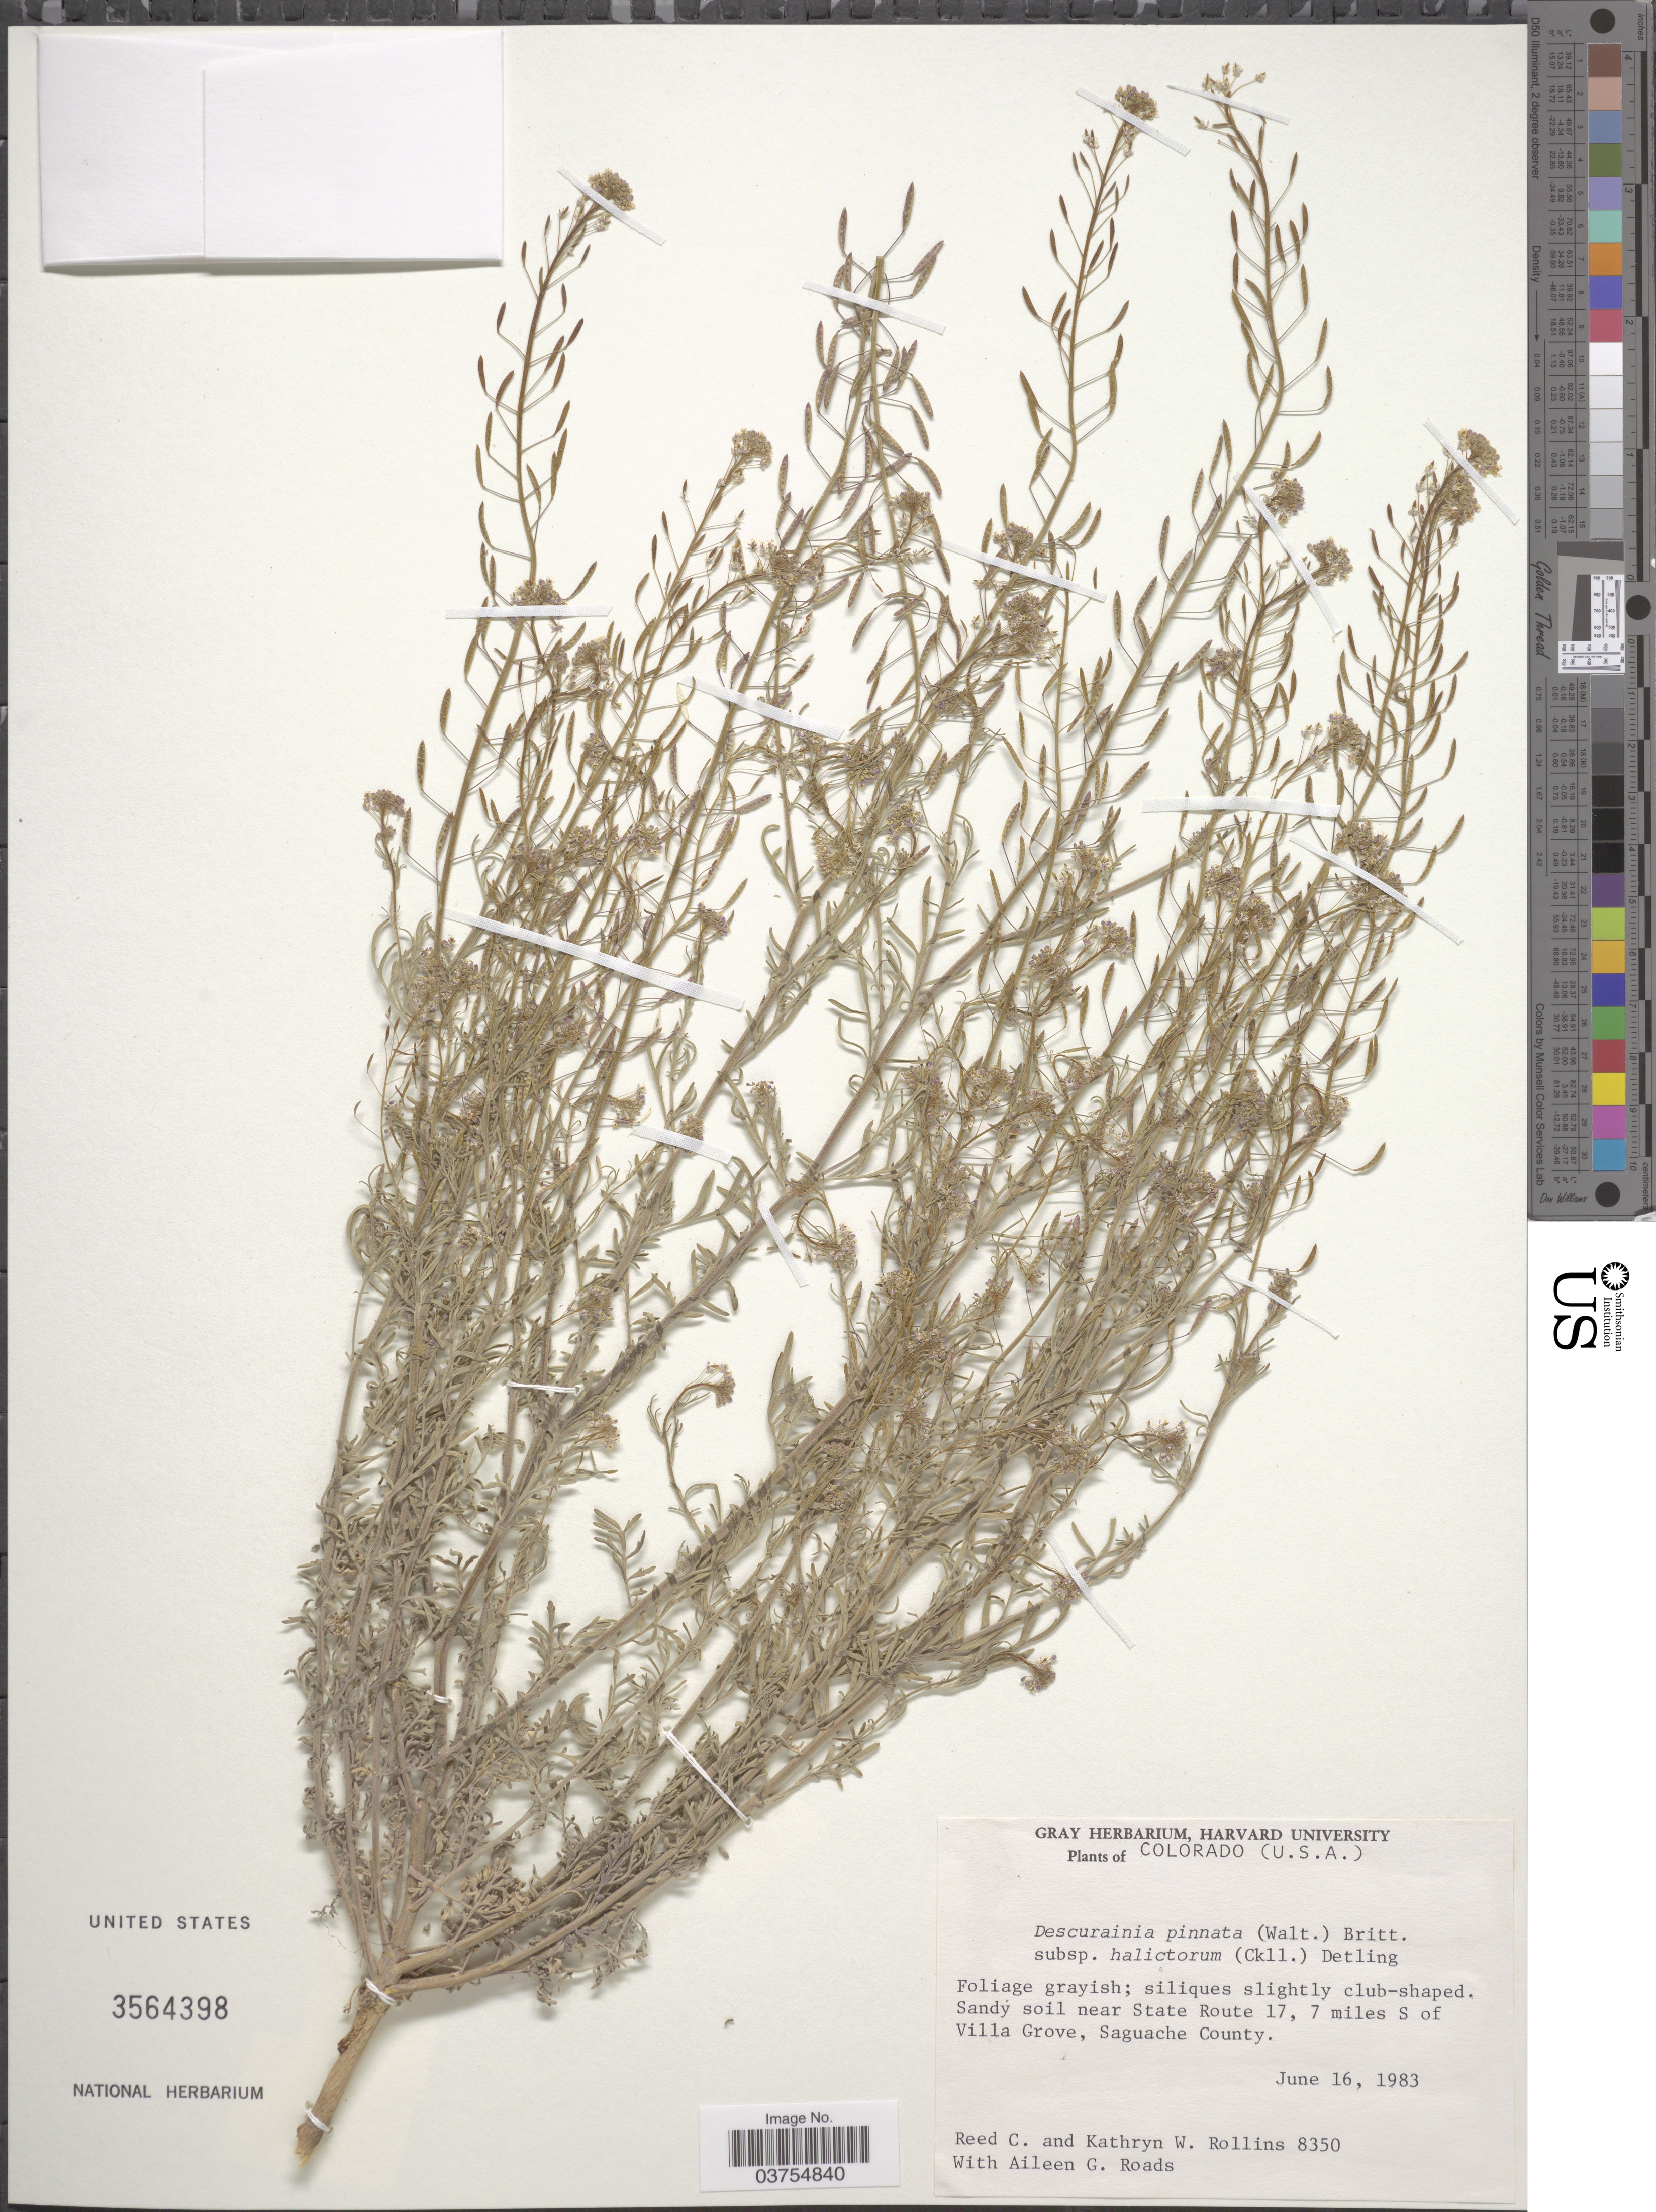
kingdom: Plantae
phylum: Tracheophyta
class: Magnoliopsida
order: Brassicales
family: Brassicaceae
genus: Descurainia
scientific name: Descurainia pinnata subsp. halictorum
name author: (Cockerell) Detling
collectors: R. C. Rollins, K. W. Rollins & A. Roads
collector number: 8350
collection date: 1983-06-16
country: United States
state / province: Colorado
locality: Sandy soil near State Route 17, 7 miles S of Villa Grove, Saguache County.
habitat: sandy soil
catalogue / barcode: US 3564398